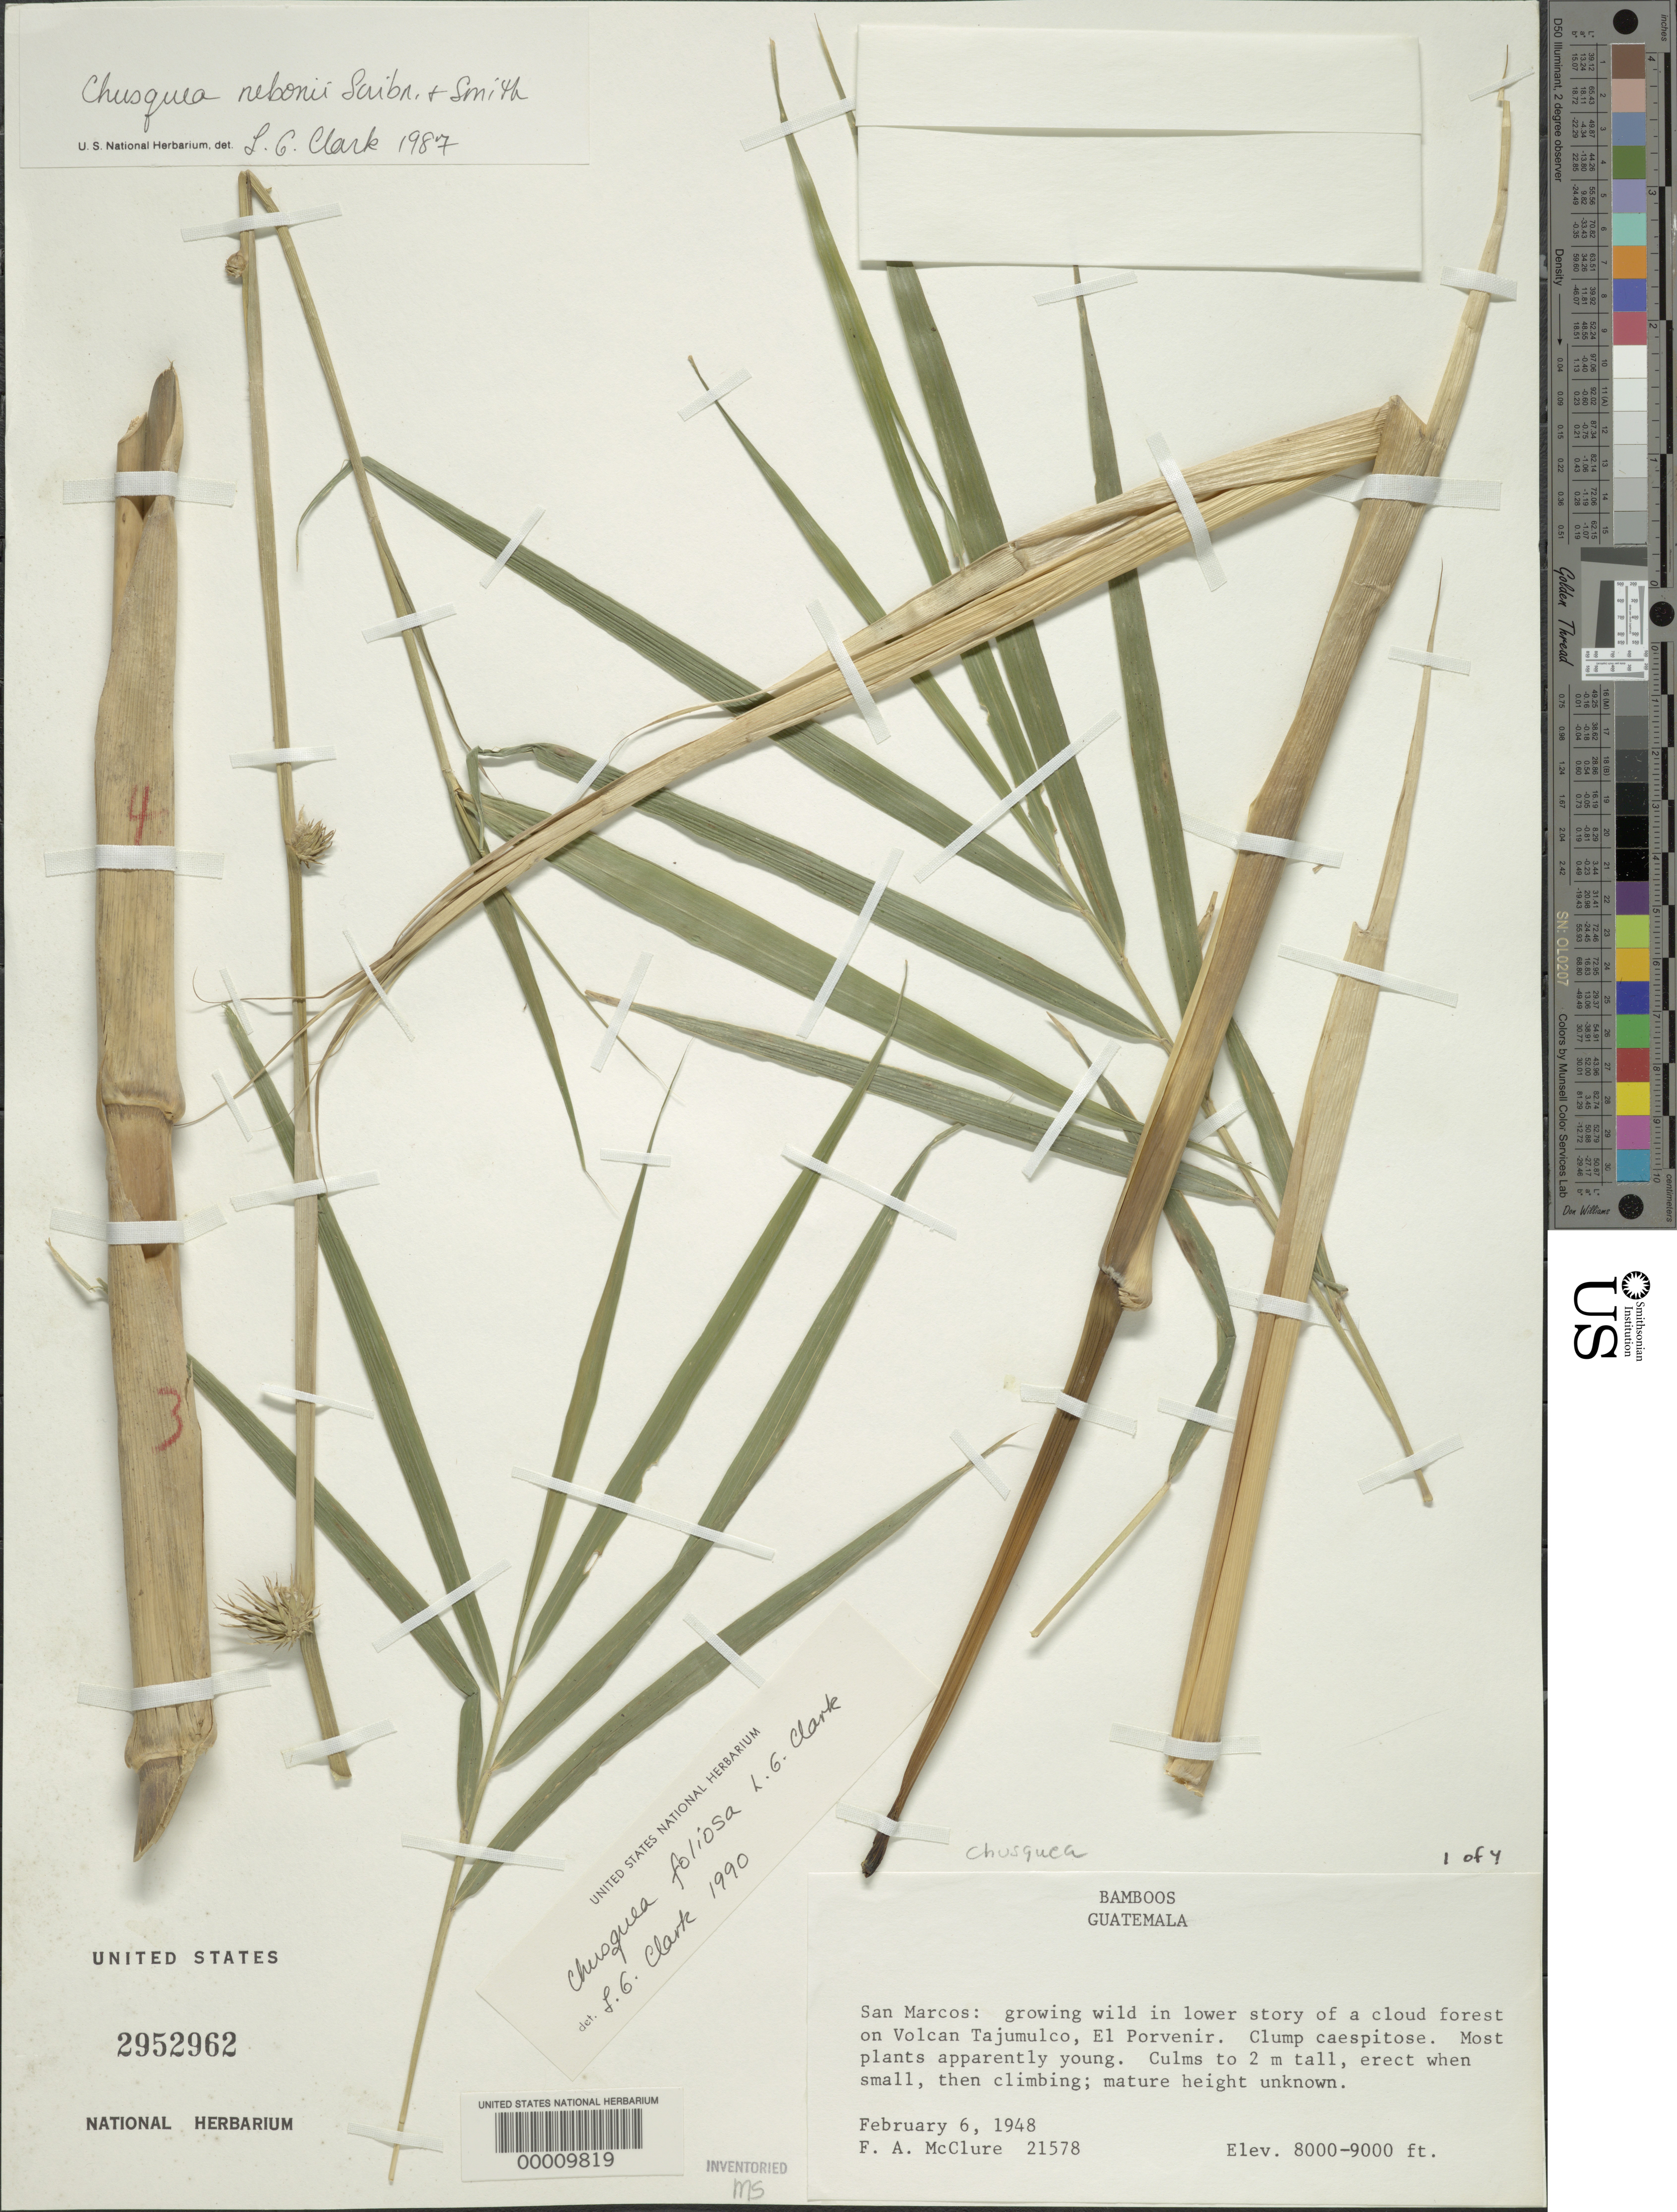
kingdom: Plantae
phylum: Tracheophyta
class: Liliopsida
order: Poales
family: Poaceae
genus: Chusquea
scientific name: Chusquea foliosa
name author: L.G. Clark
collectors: F. A. McClure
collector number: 21578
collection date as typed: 06 Feb 1948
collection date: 1948-02-06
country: Guatemala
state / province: San Marcos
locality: Volcan Tajumulco, El Porvenir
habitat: In lower story of cloud forest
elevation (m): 2438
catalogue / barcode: US 2952962